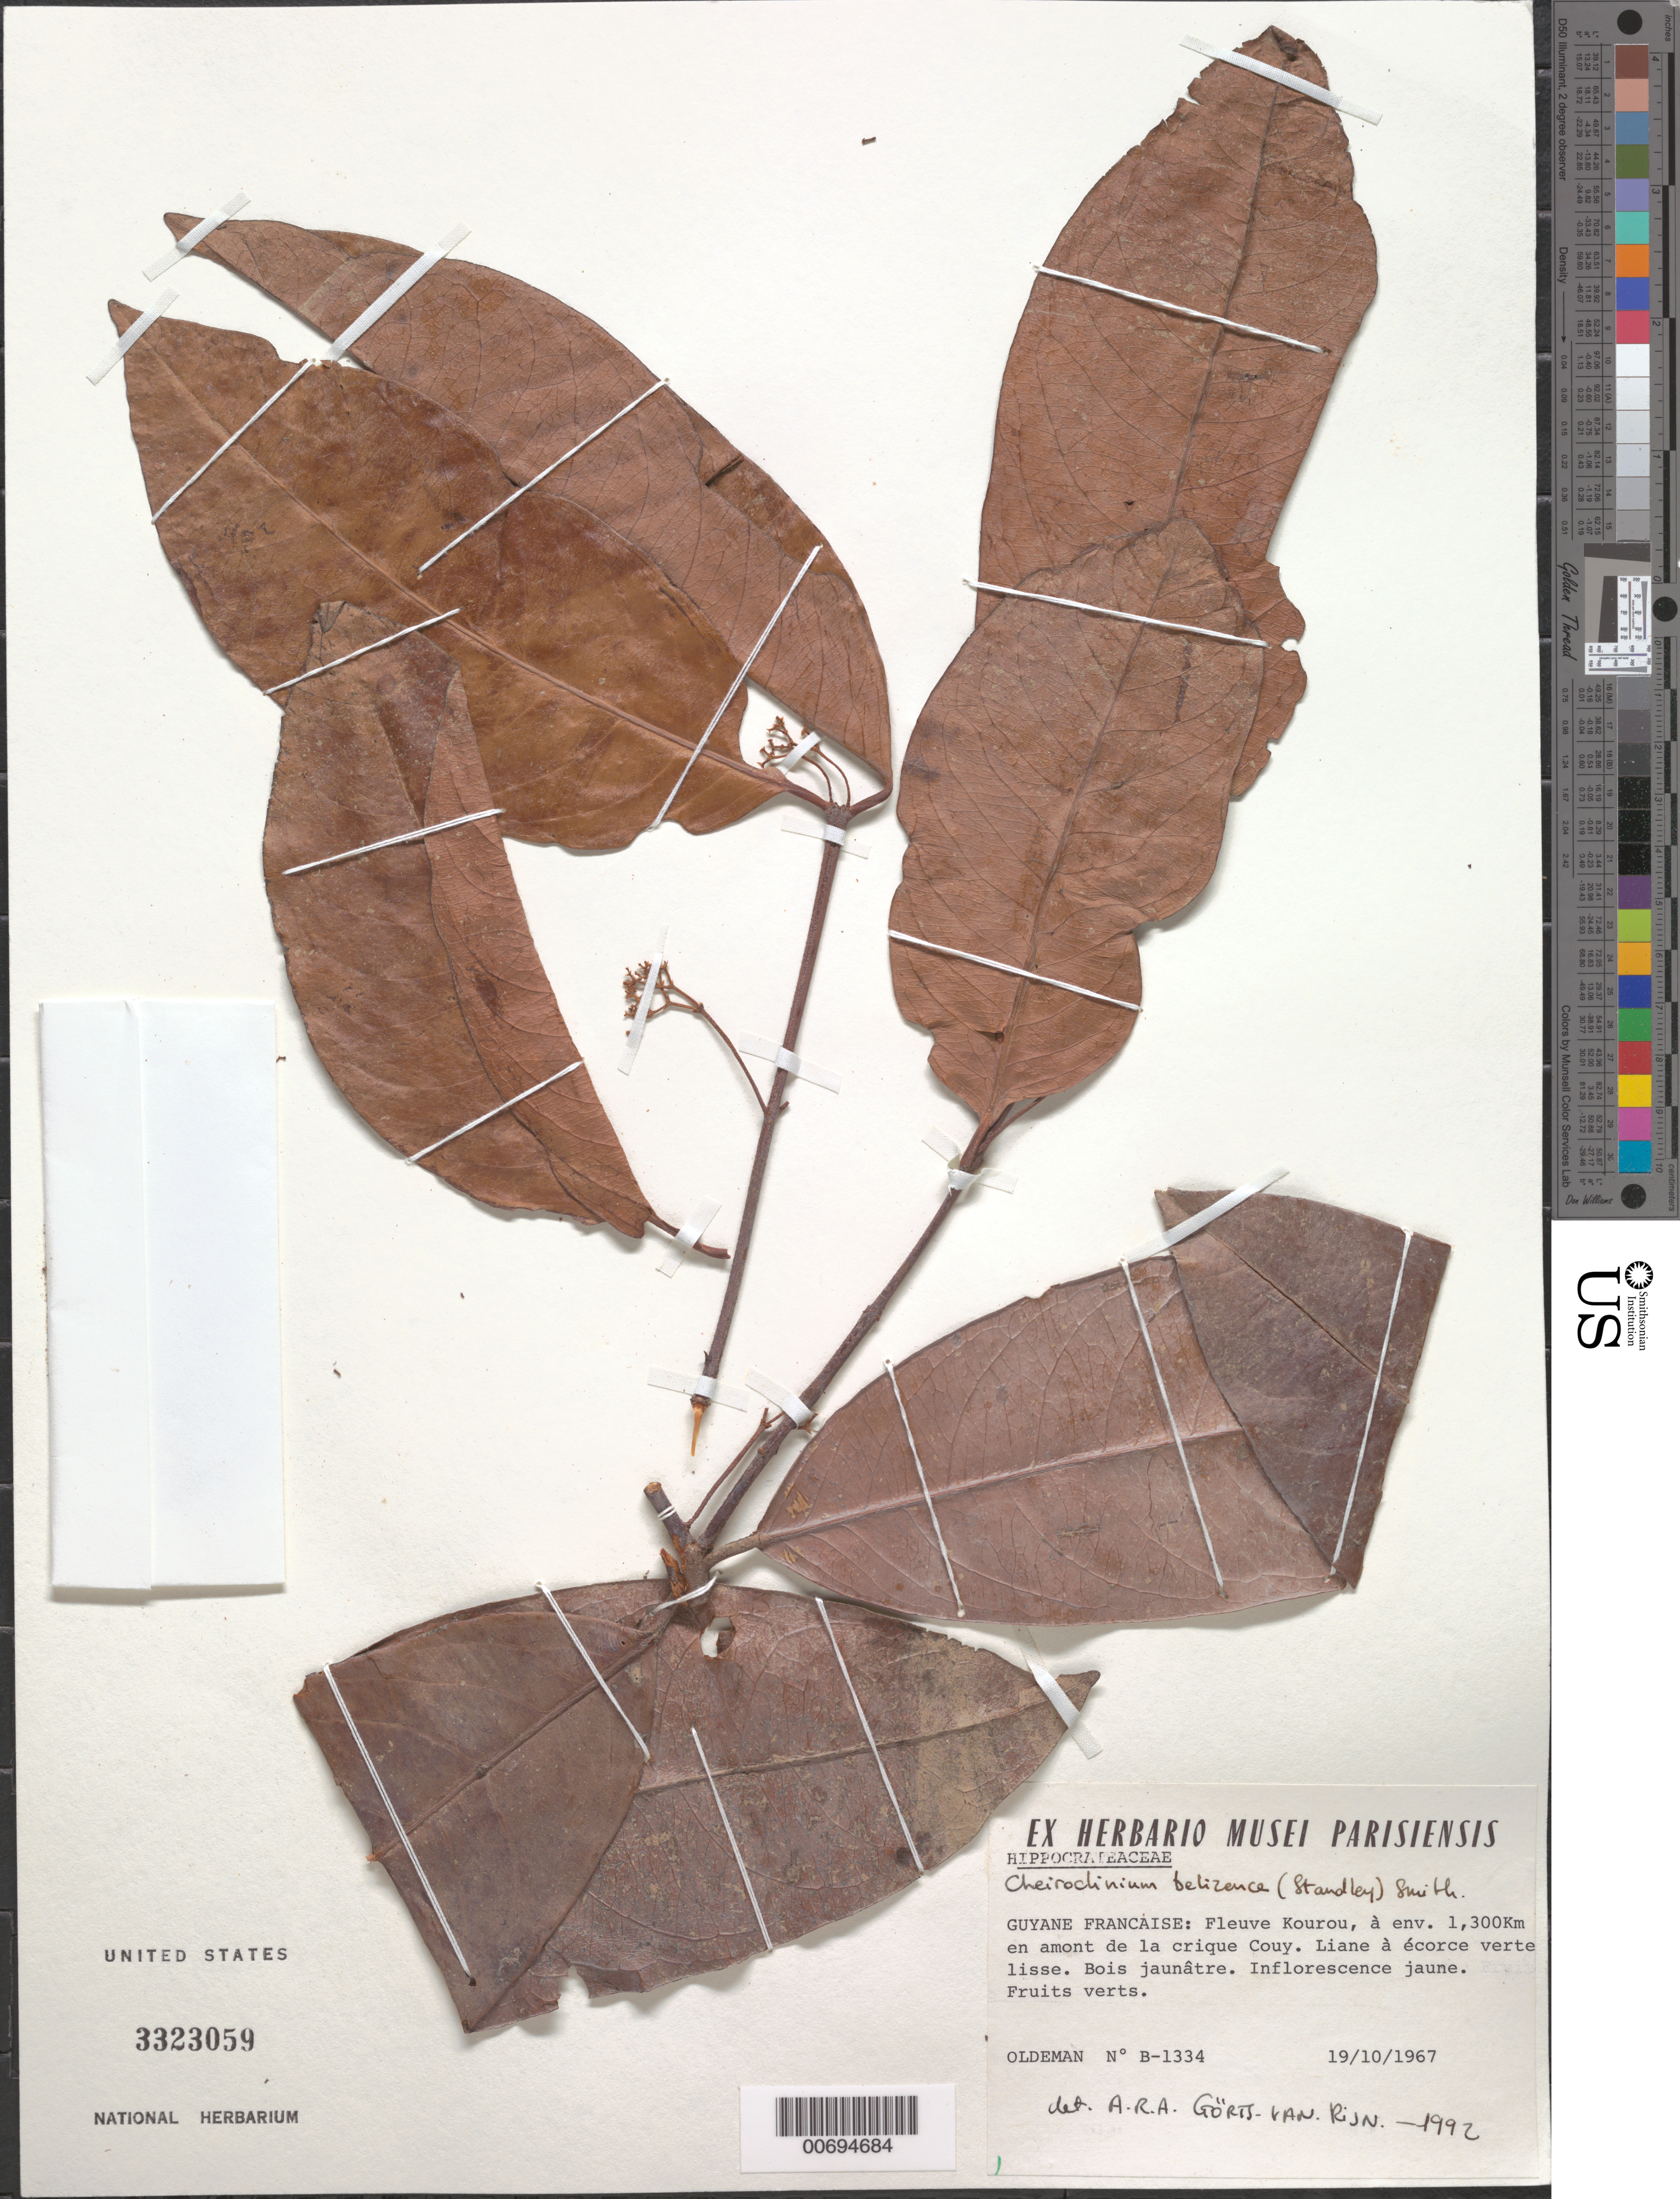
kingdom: Plantae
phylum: Tracheophyta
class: Magnoliopsida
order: Celastrales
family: Celastraceae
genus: Cheiloclinium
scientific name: Cheiloclinium belizense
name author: (Standl.) A.C. Sm.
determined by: Görts-van Rijn, A. R. A.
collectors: R. Oldeman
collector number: B 1334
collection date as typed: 19-Sep-67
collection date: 1967-09-19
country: French Guiana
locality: Fleuve Kourou, à env. 1300 km en amont de la crique Couy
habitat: En amont de la crique Couy.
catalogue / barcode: US 3323059